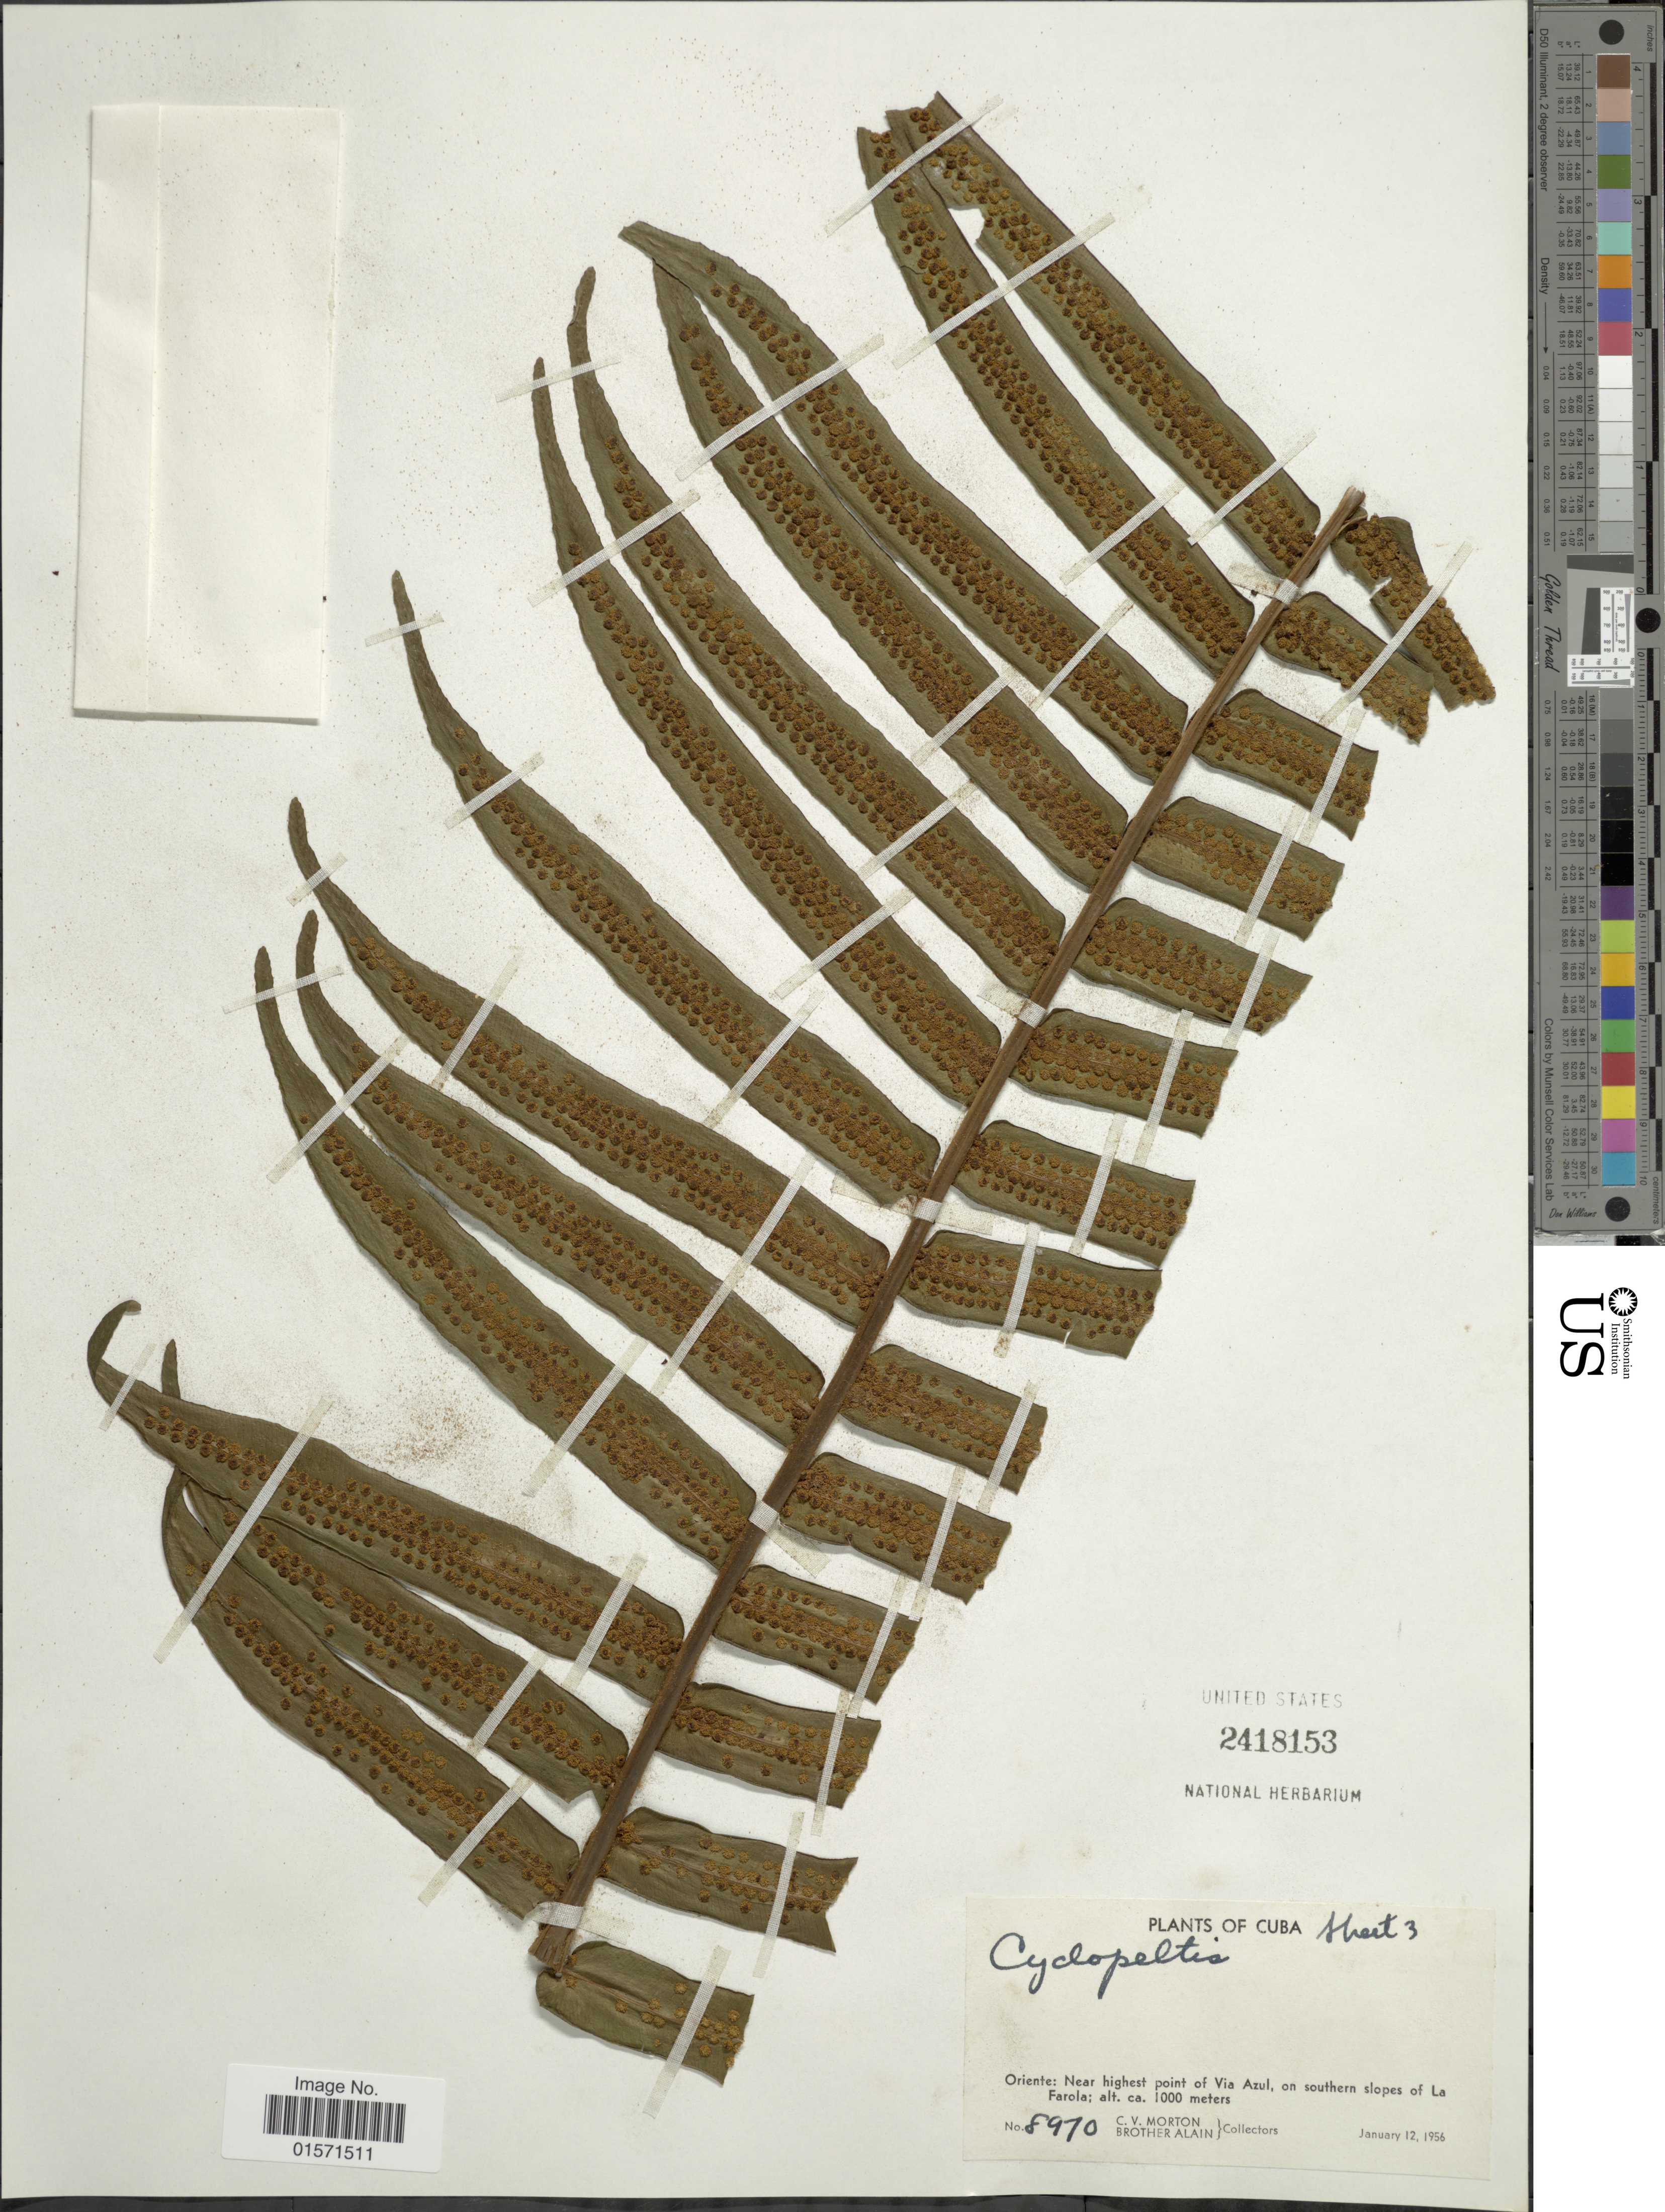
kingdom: Plantae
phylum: Tracheophyta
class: Polypodiopsida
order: Polypodiales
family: Lomariopsidaceae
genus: Cyclopeltis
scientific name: Cyclopeltis semicordata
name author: (Sw.) J. Sm.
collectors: C. V. Morton & Bro. Alain - DO NOT USE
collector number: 8970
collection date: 1956-01-12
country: Cuba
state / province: Oriente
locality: Oriente': Near highest point of Via Azul, on southern slopes of La Farola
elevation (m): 1000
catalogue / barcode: US 2418153